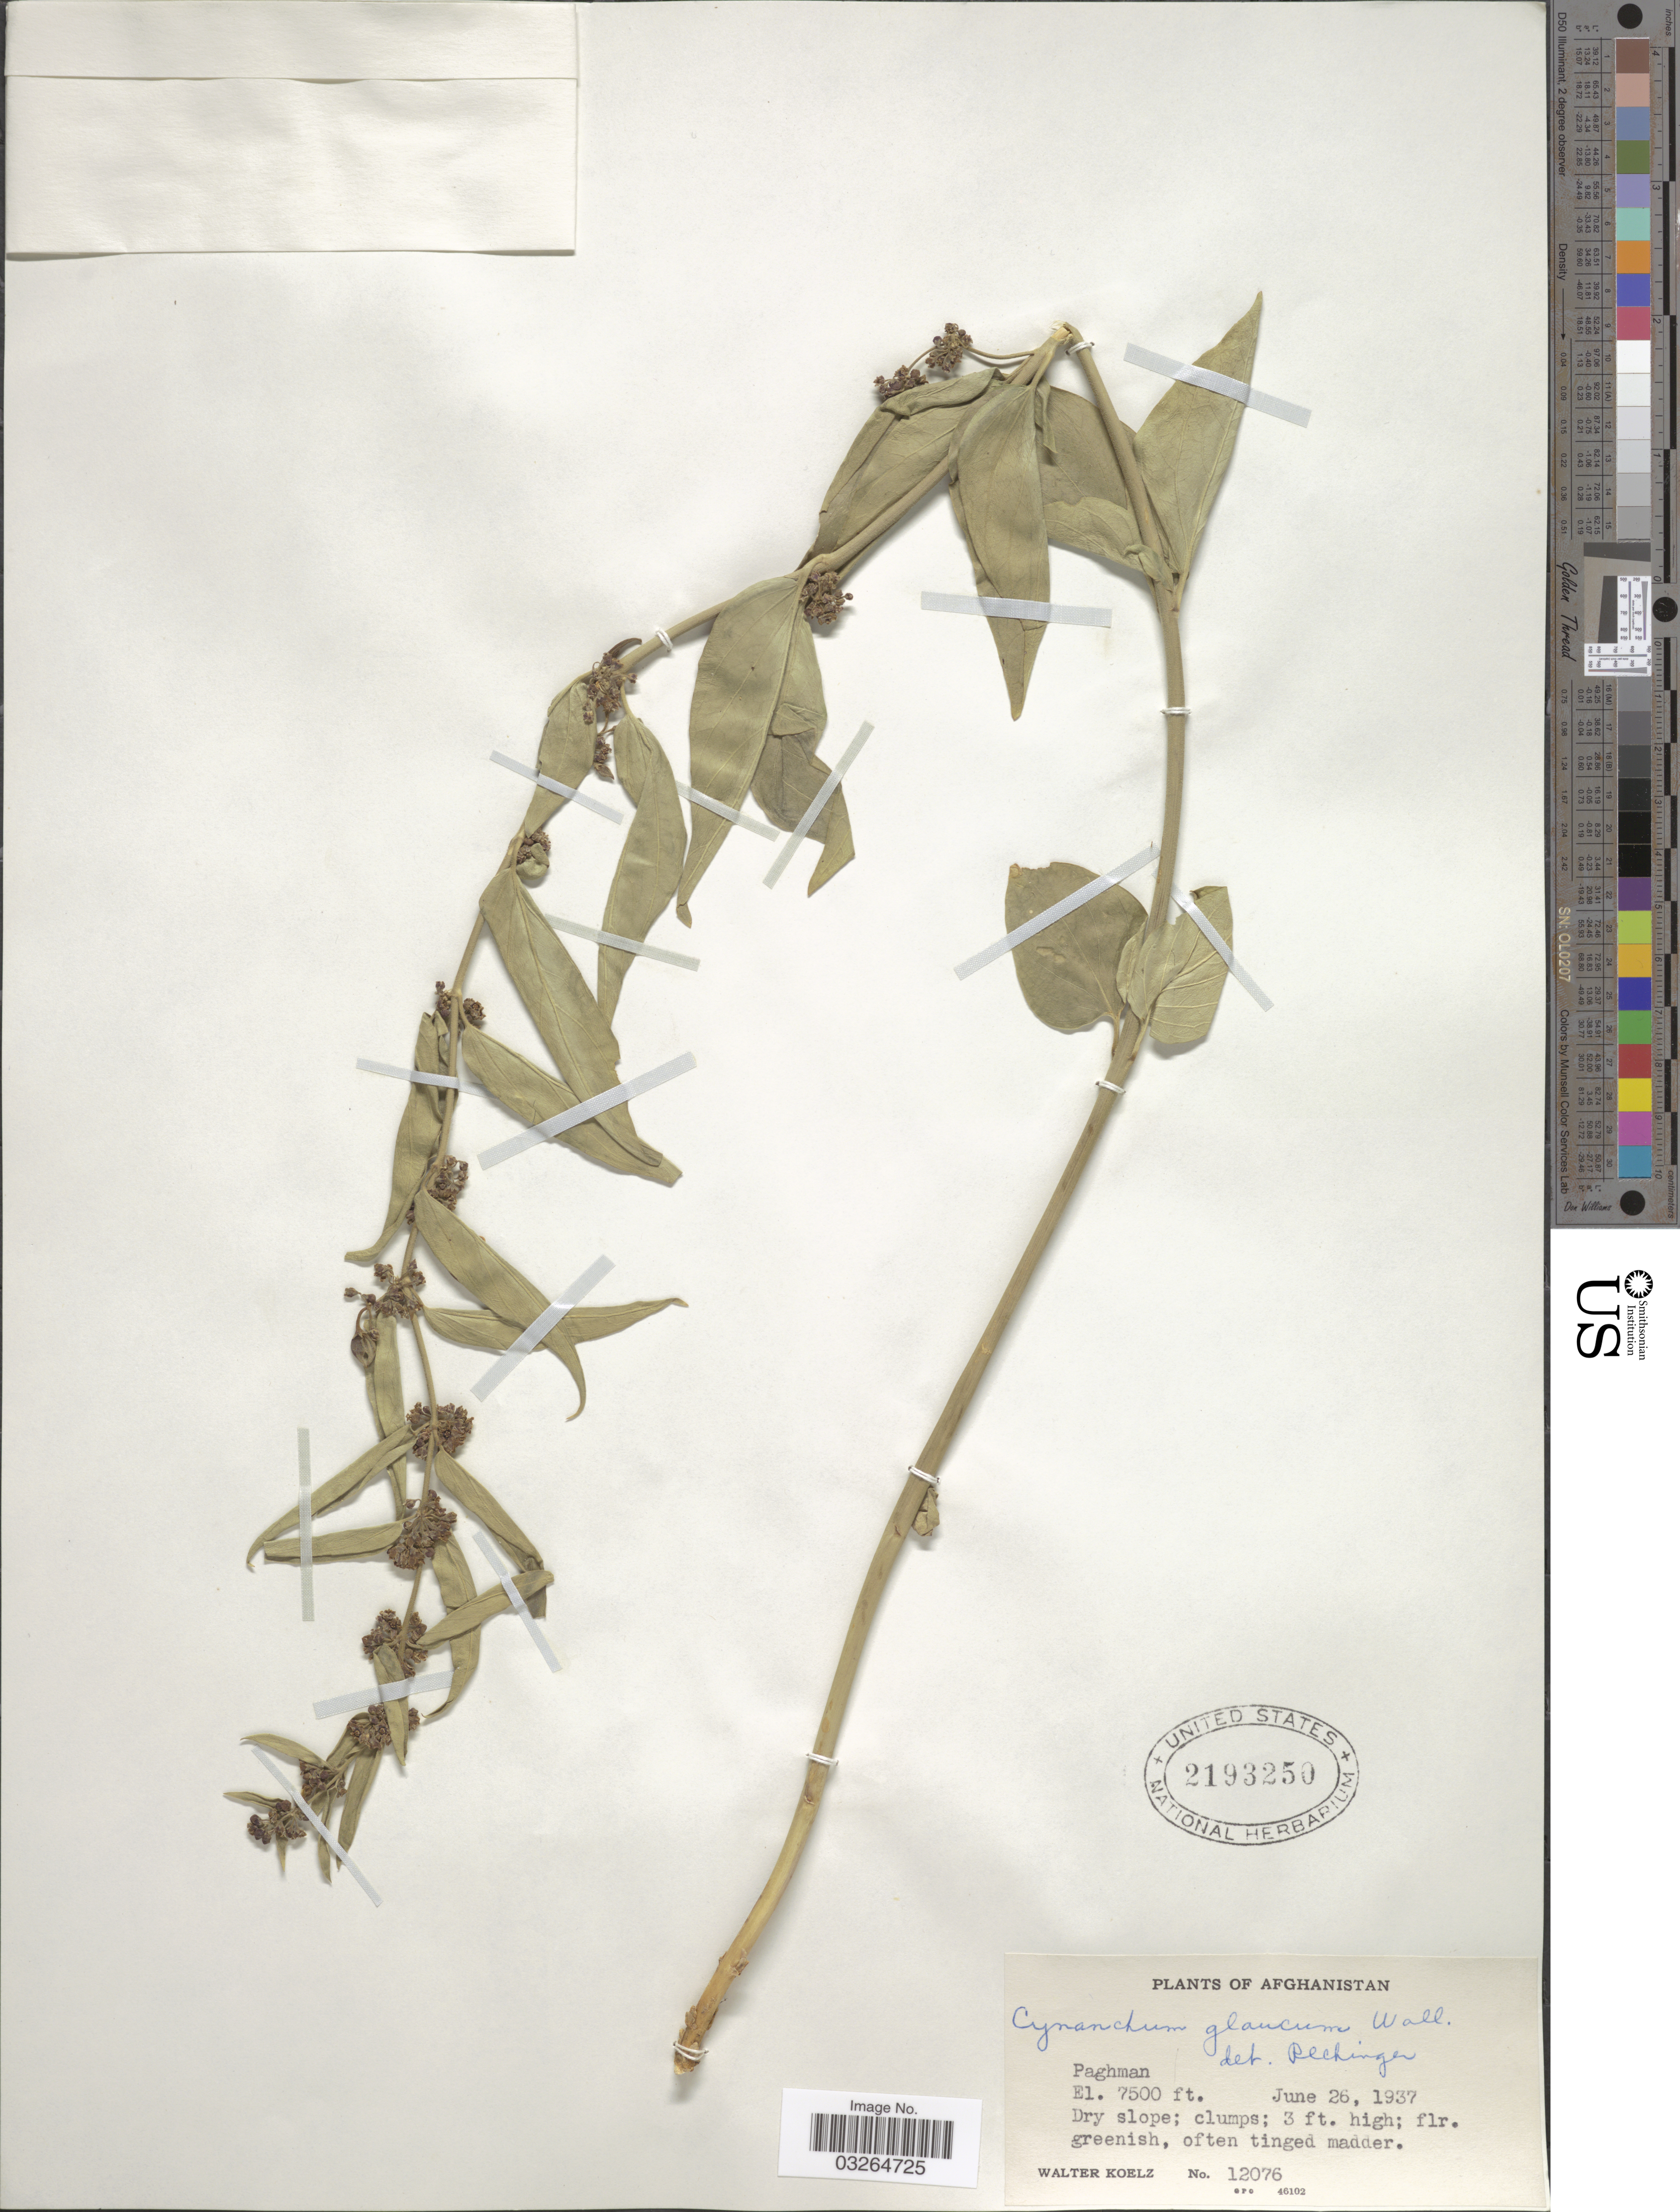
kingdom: Plantae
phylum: Tracheophyta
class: Magnoliopsida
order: Gentianales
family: Apocynaceae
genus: Cynanchum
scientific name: Cynanchum canescens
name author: (Willd.) K. Schum.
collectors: W. N. Koelz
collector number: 12076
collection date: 1937-06-26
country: Afghanistan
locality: Paghman.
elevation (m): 2286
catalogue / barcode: US 2193250